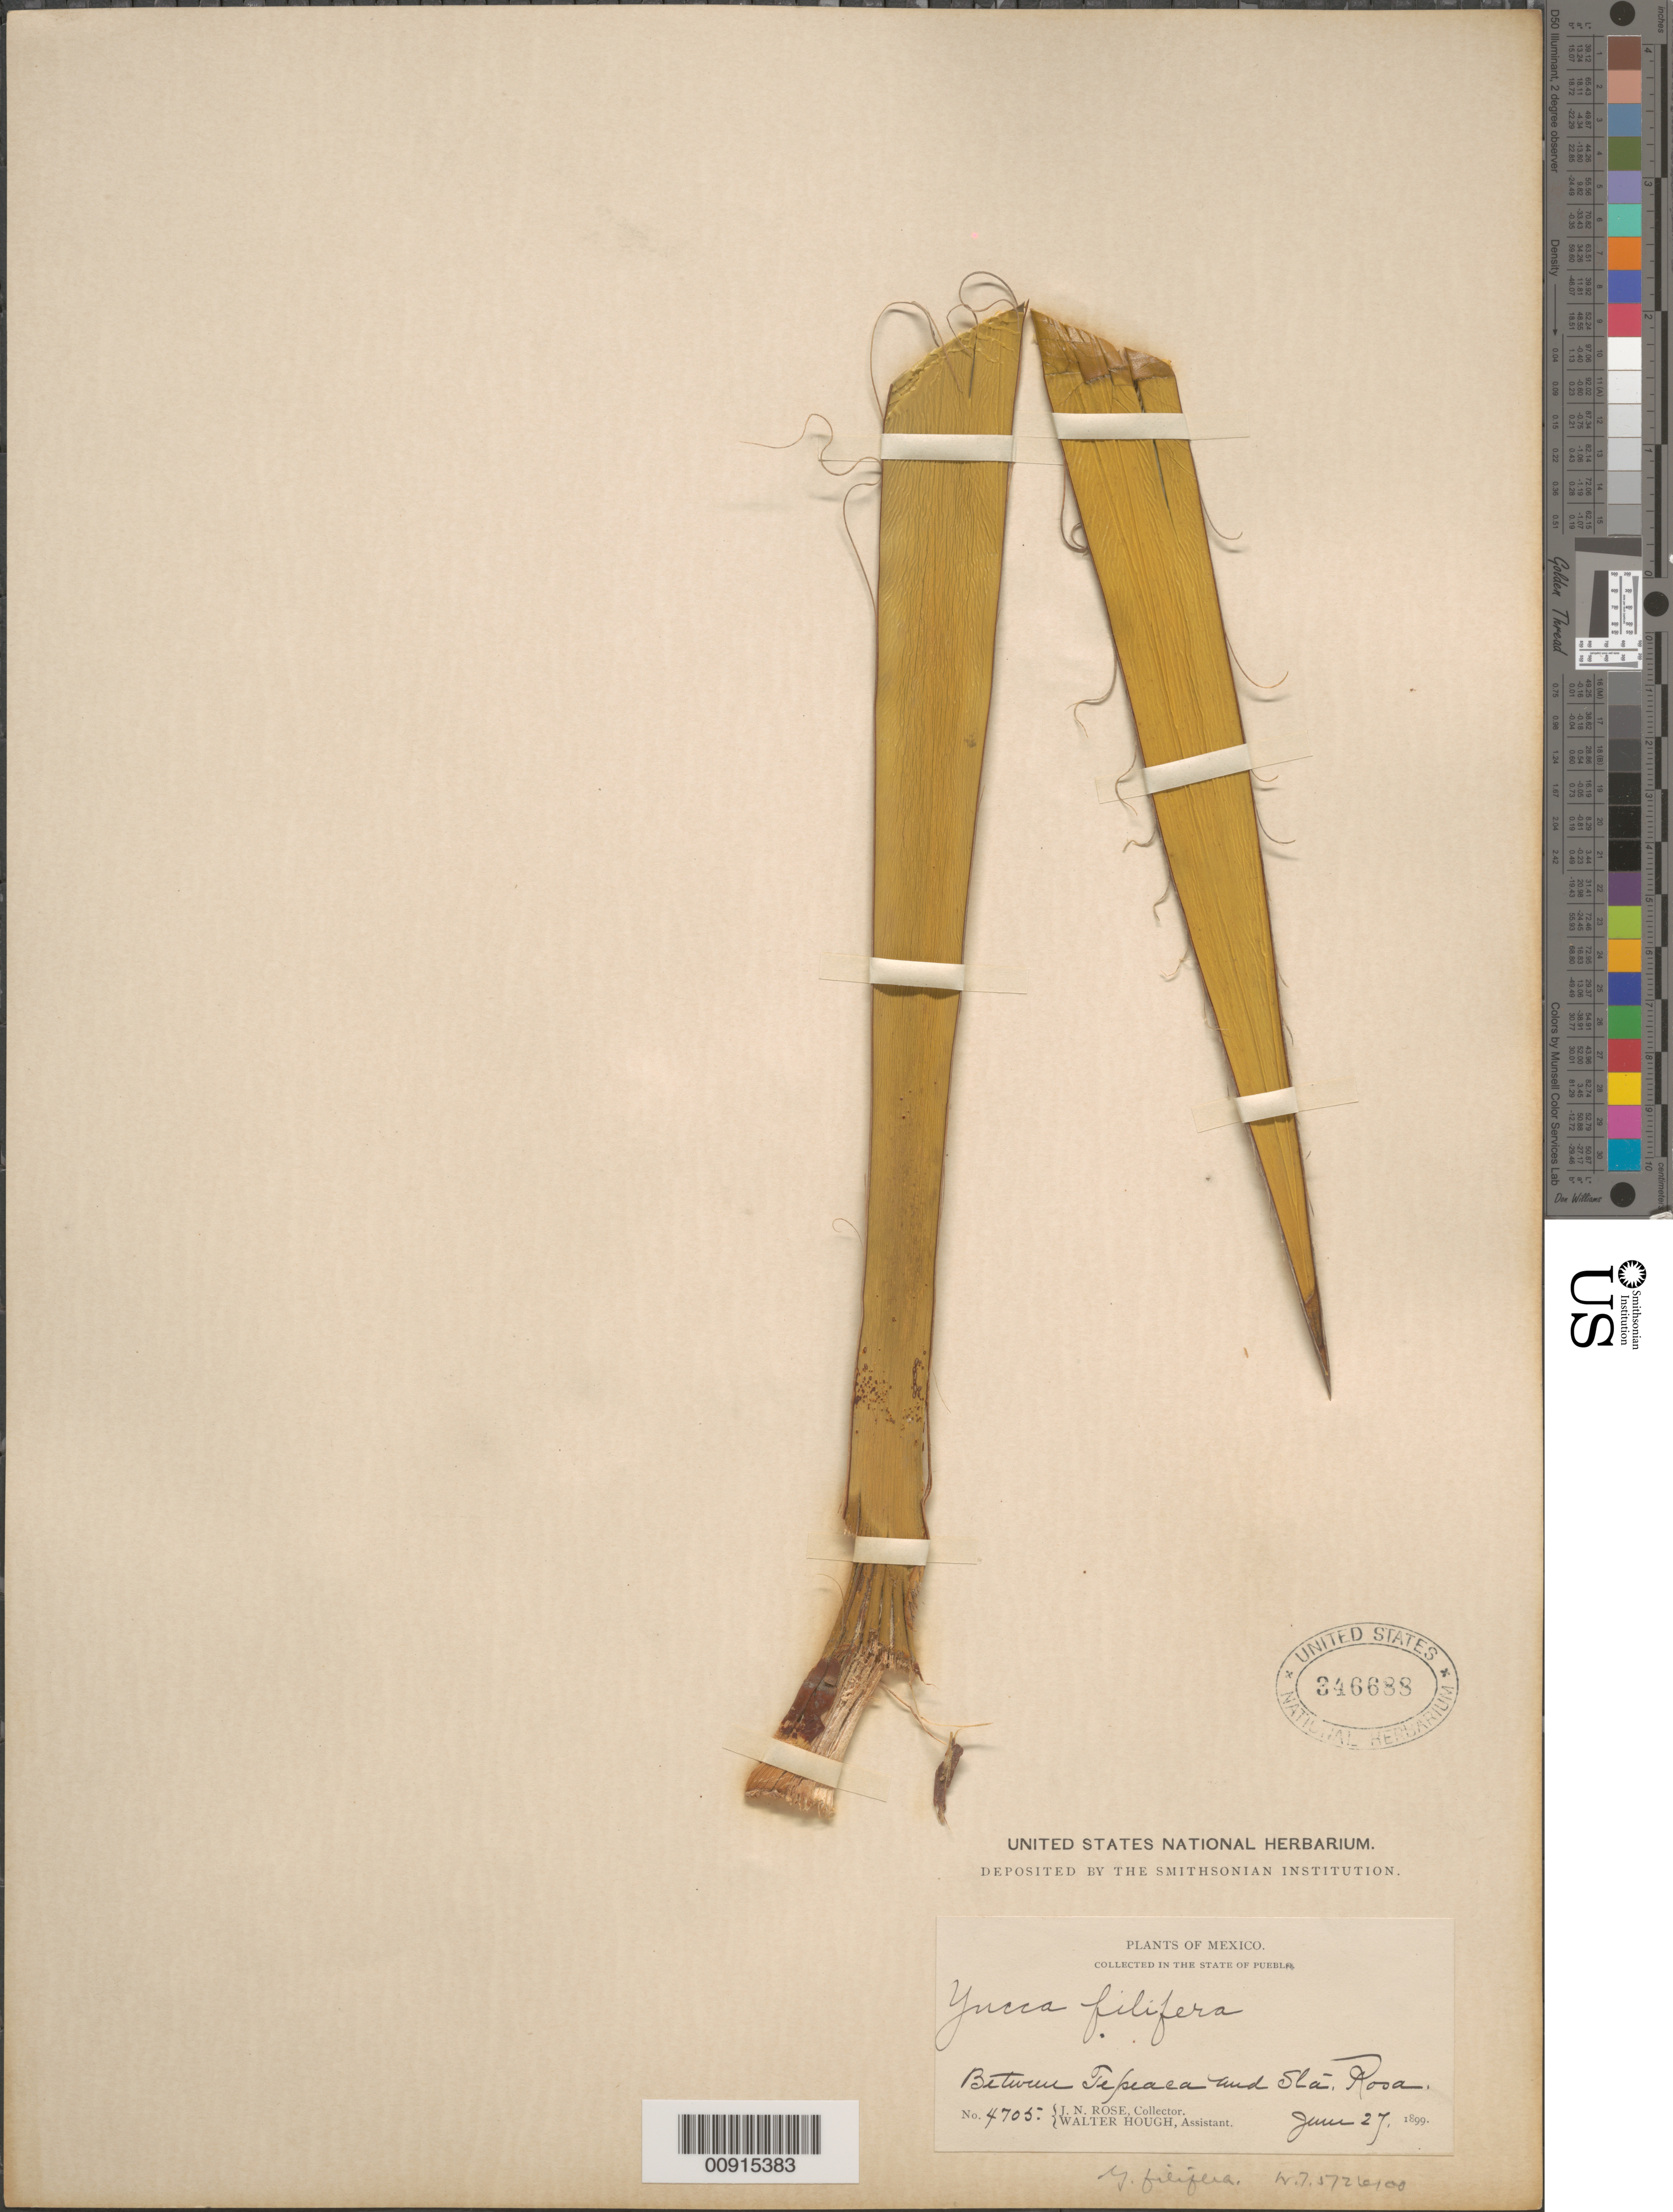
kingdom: Plantae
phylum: Tracheophyta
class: Liliopsida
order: Asparagales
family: Asparagaceae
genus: Yucca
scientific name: Yucca filifera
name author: Chabaud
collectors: J. N. Rose & W. Hough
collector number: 4705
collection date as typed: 27 Jun 1899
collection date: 1899-06-27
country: Mexico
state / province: Puebla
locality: Between Tepeaca and Sta. Rosa, State of Puebla.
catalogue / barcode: US 346688